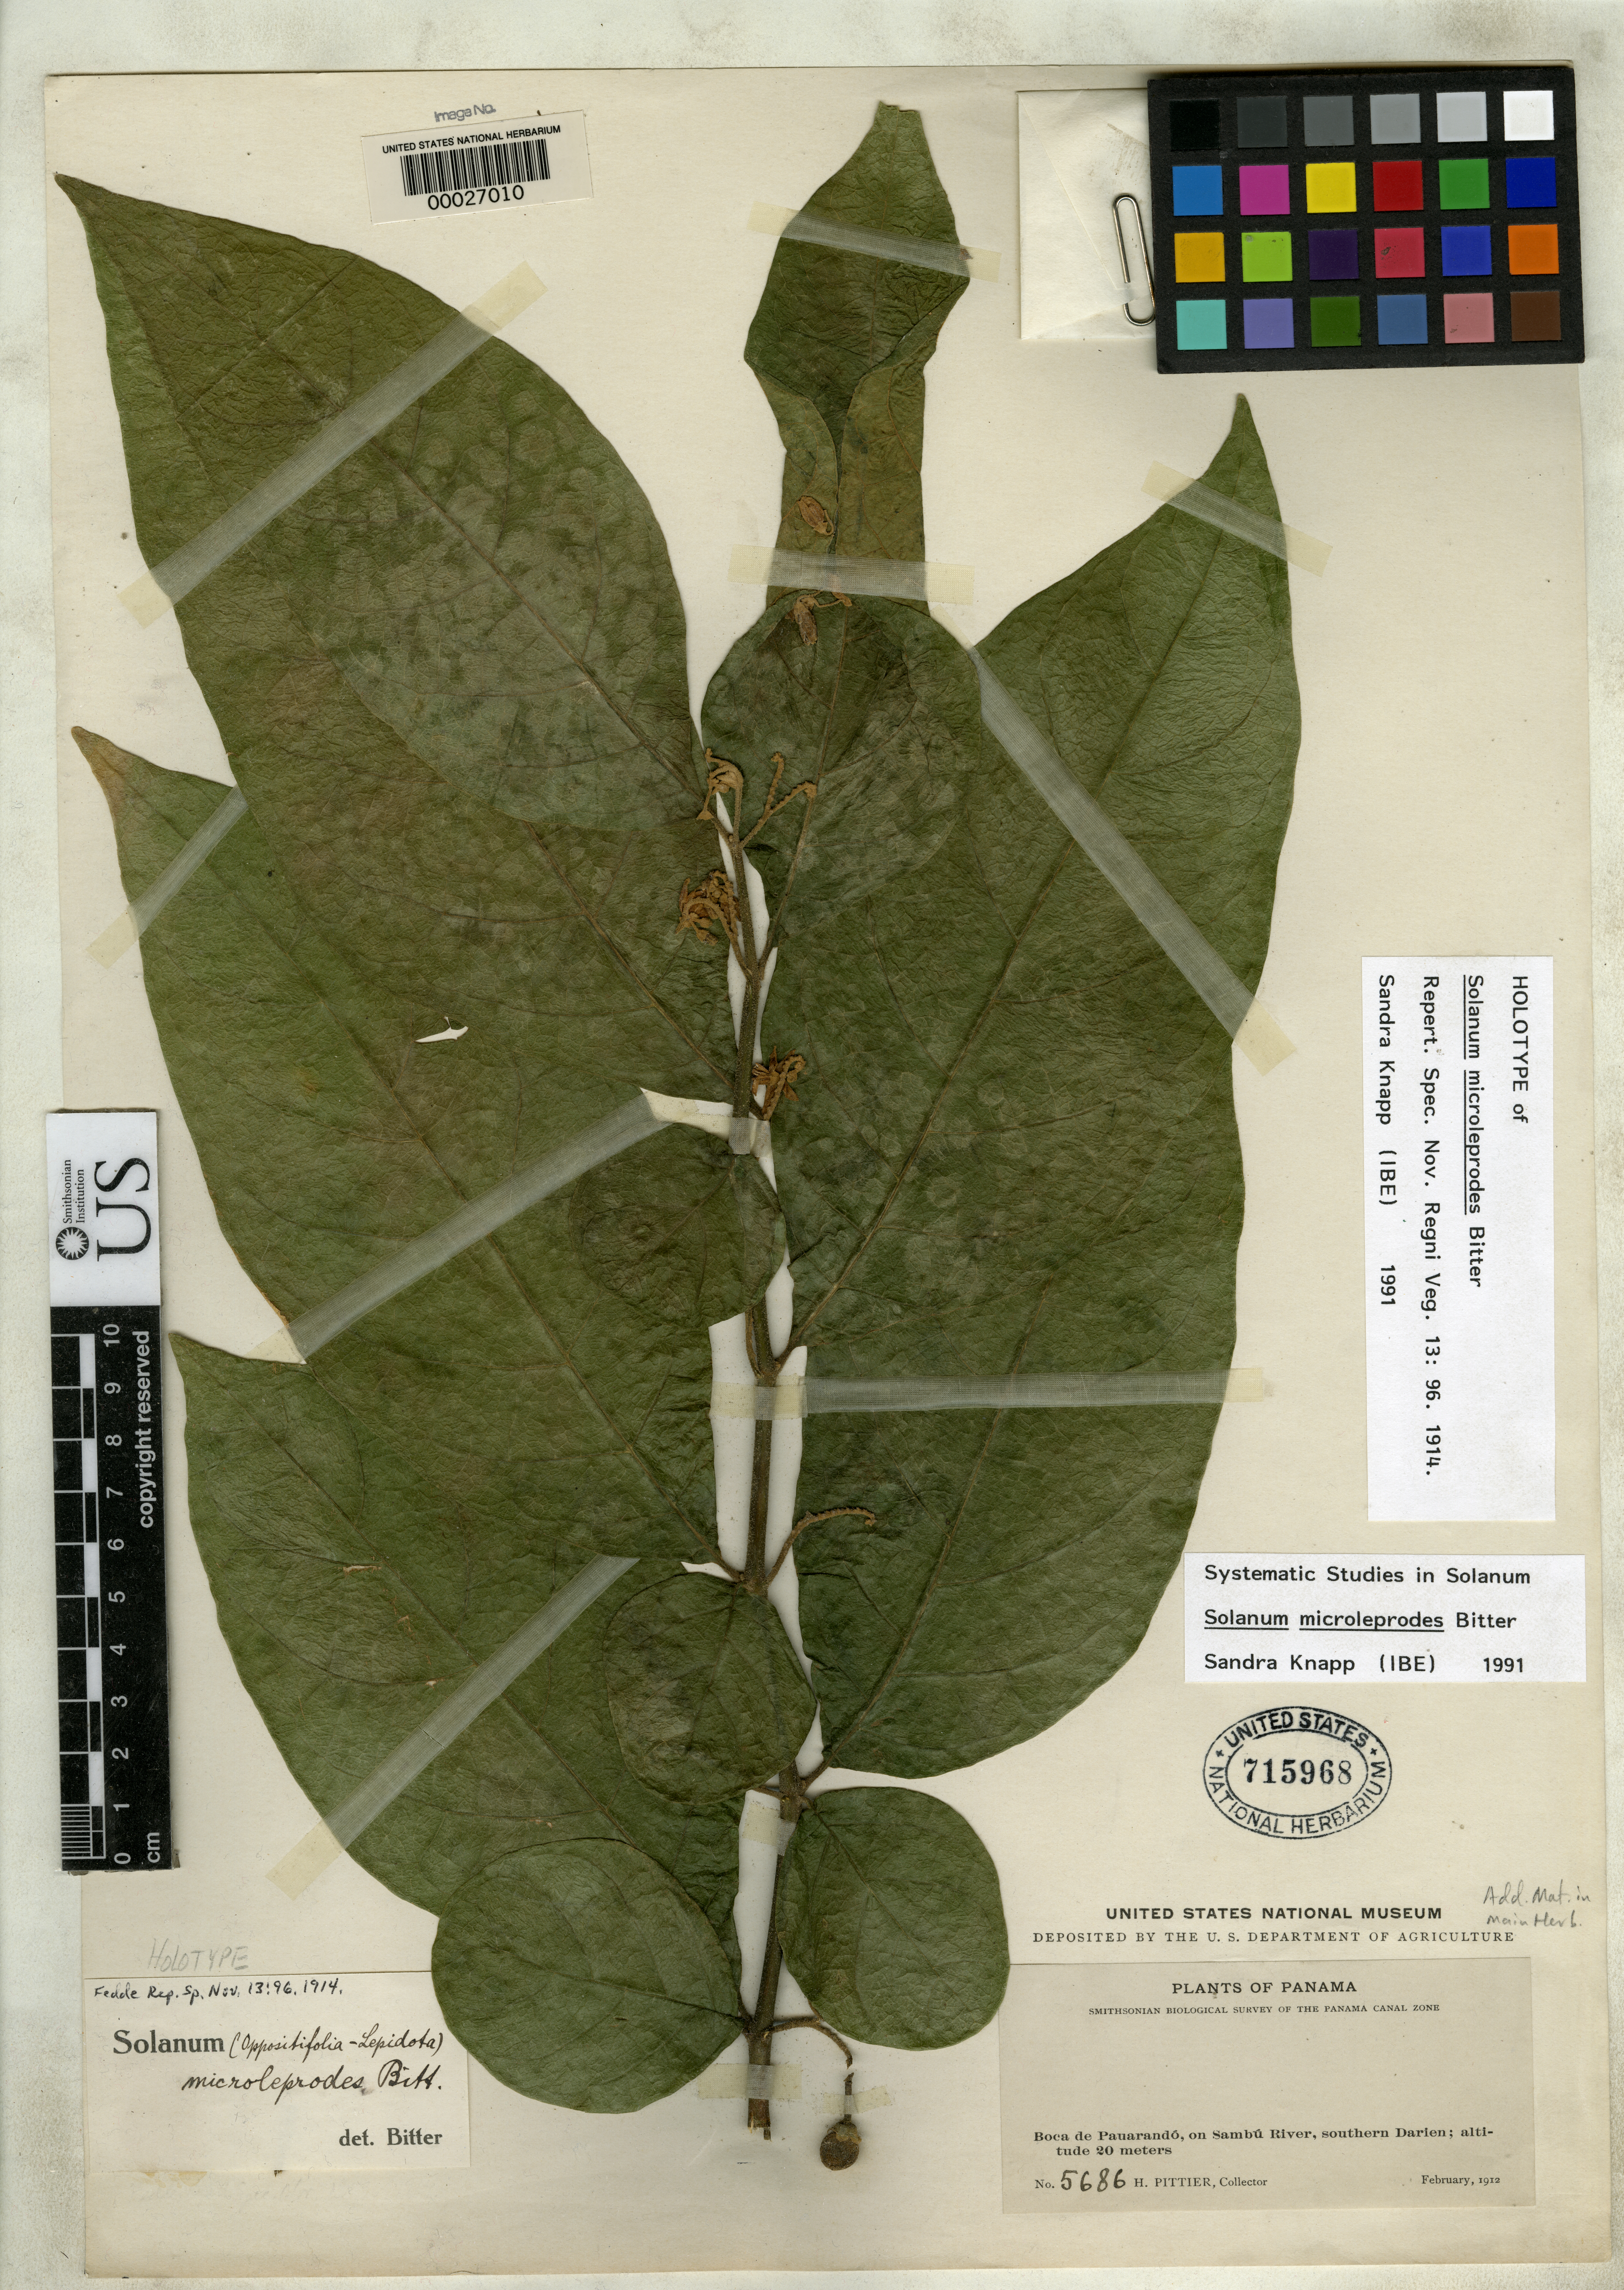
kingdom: Plantae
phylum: Tracheophyta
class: Magnoliopsida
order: Solanales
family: Solanaceae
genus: Solanum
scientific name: Solanum microleprodes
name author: Bitter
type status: Holotype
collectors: H. F. Pittier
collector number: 5686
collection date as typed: Feb 1912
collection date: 1912-02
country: Panama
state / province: Darién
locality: Boca de Pauarando, Sumbu River.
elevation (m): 20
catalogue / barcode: US 715968